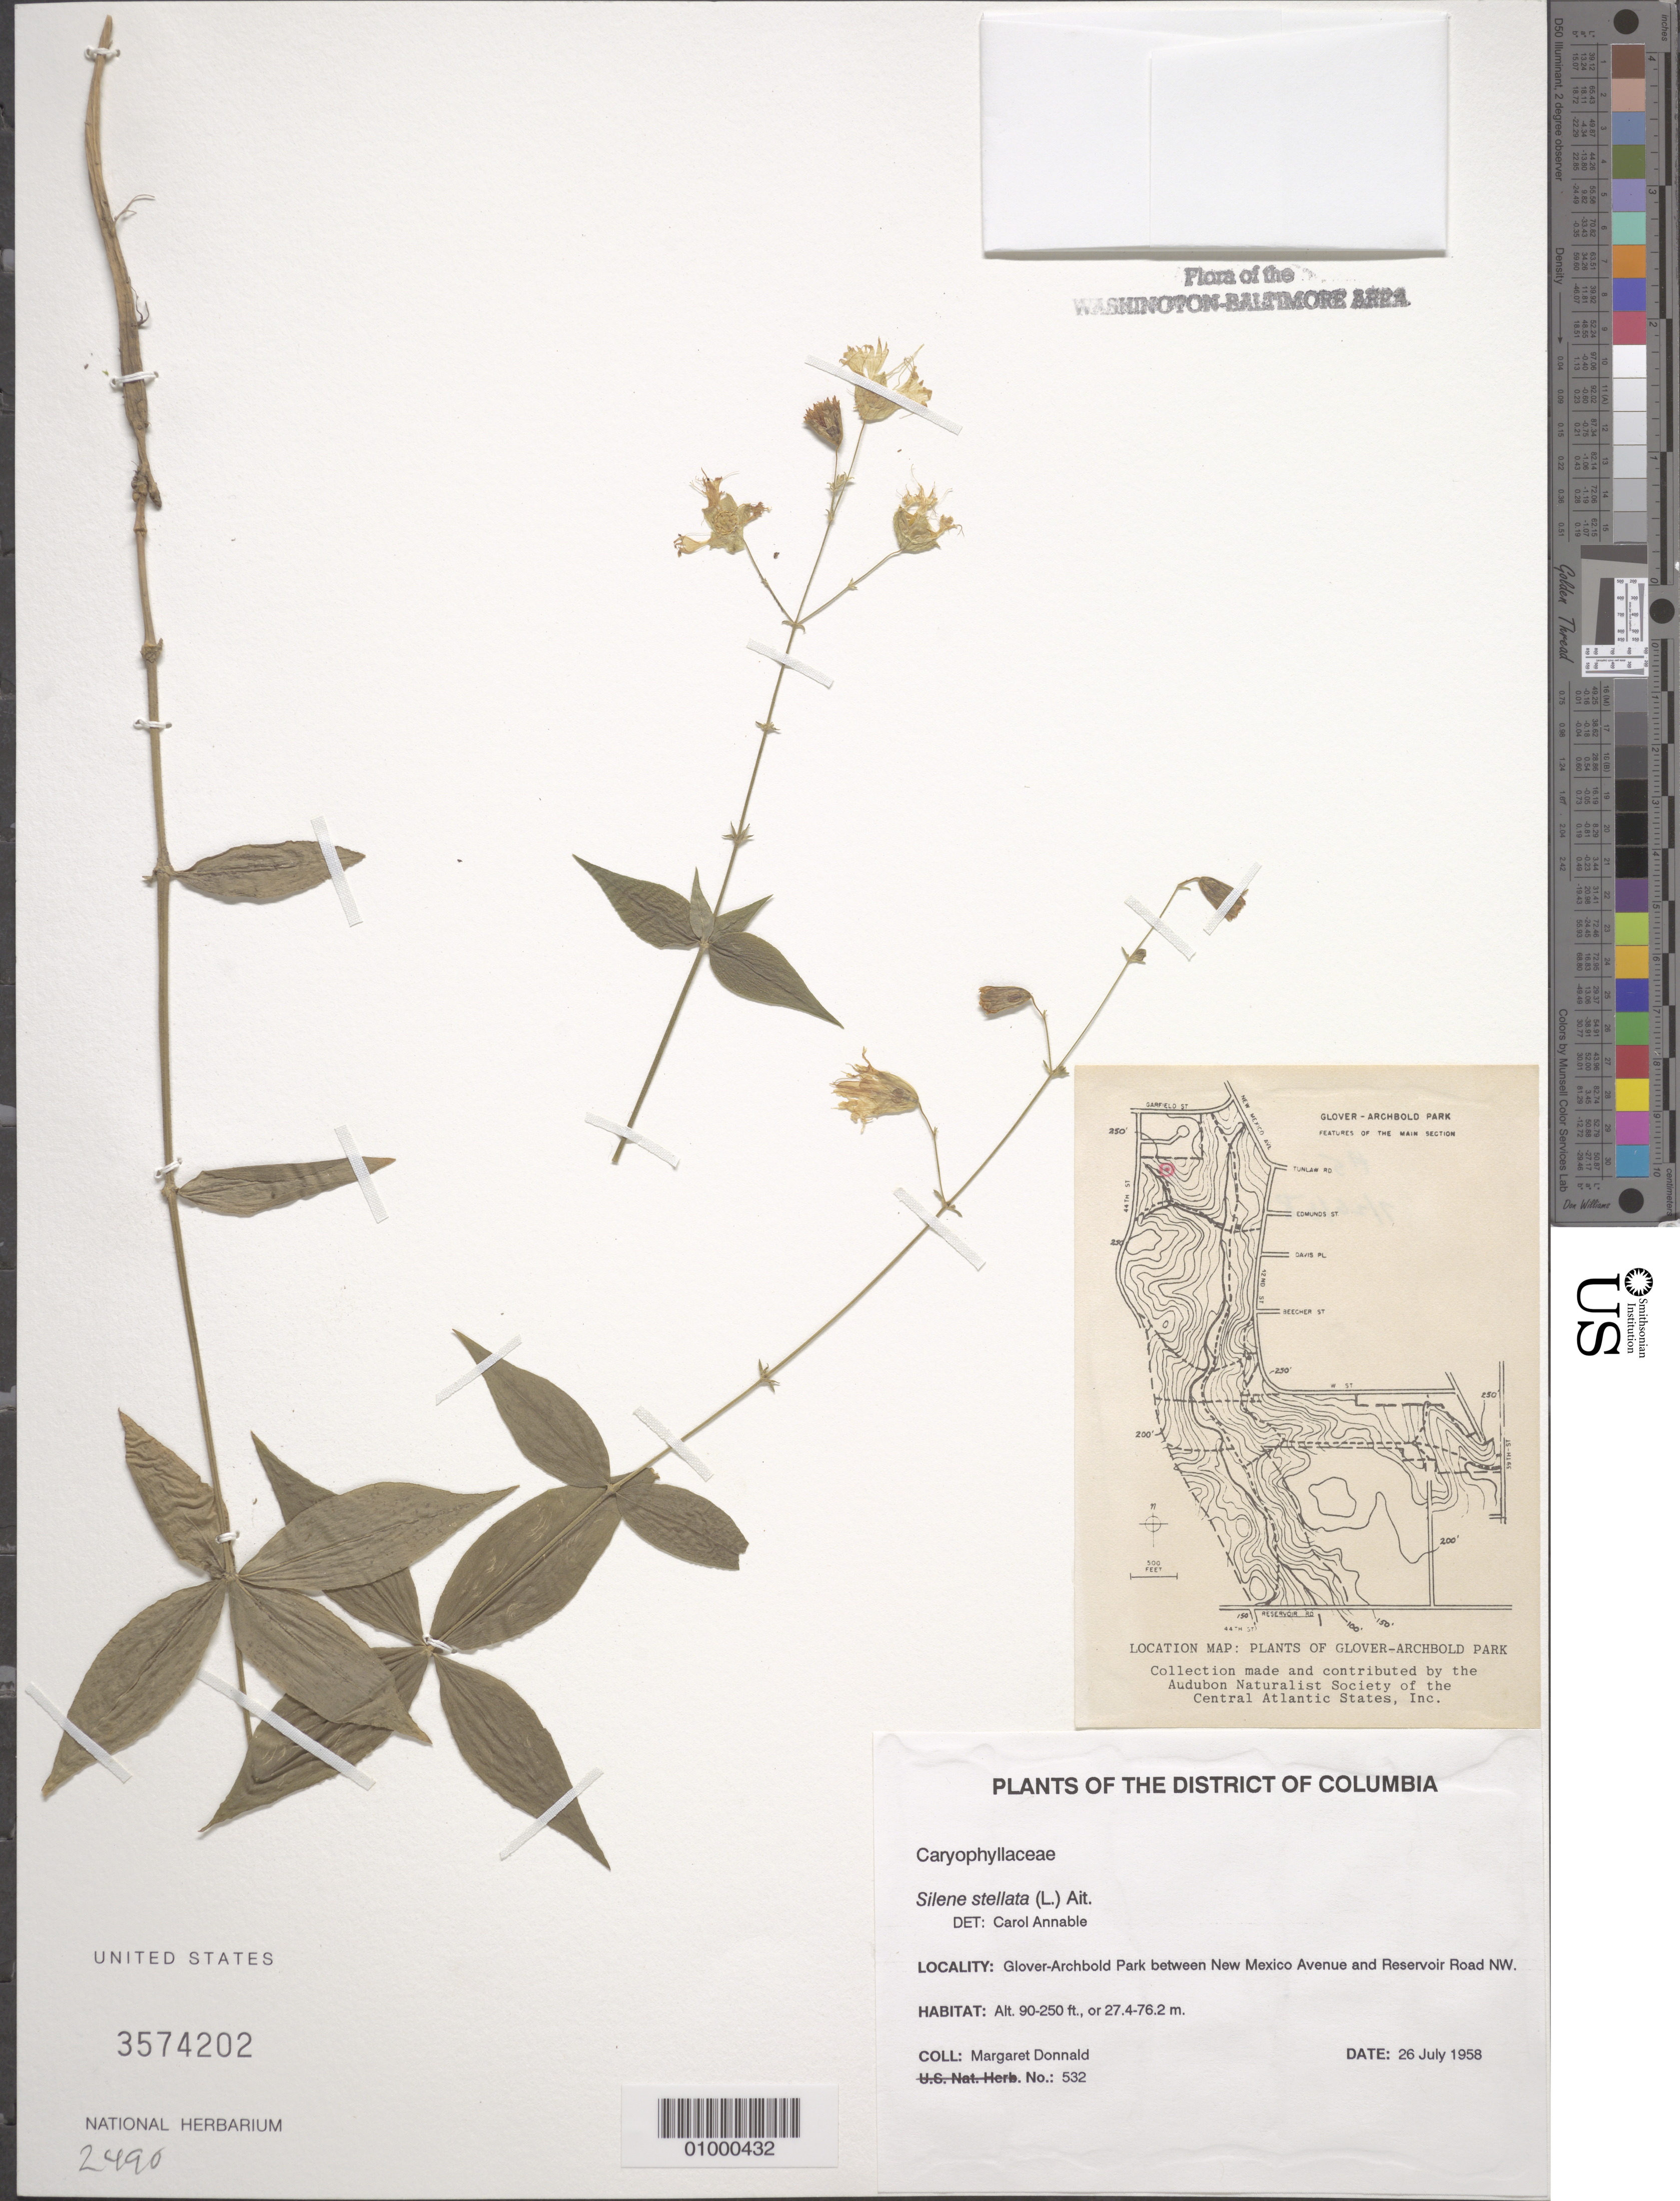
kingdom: Plantae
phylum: Tracheophyta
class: Magnoliopsida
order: Caryophyllales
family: Caryophyllaceae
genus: Silene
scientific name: Silene stellata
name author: (L.) Coyte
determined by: Annable, C. R.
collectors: M. Donnald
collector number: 532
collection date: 1958-07-26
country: United States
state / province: District of Columbia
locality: Glover-Archbold Park between New Mexico Avenue and Reservoir Road NW.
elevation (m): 27.4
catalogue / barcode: US 3574202